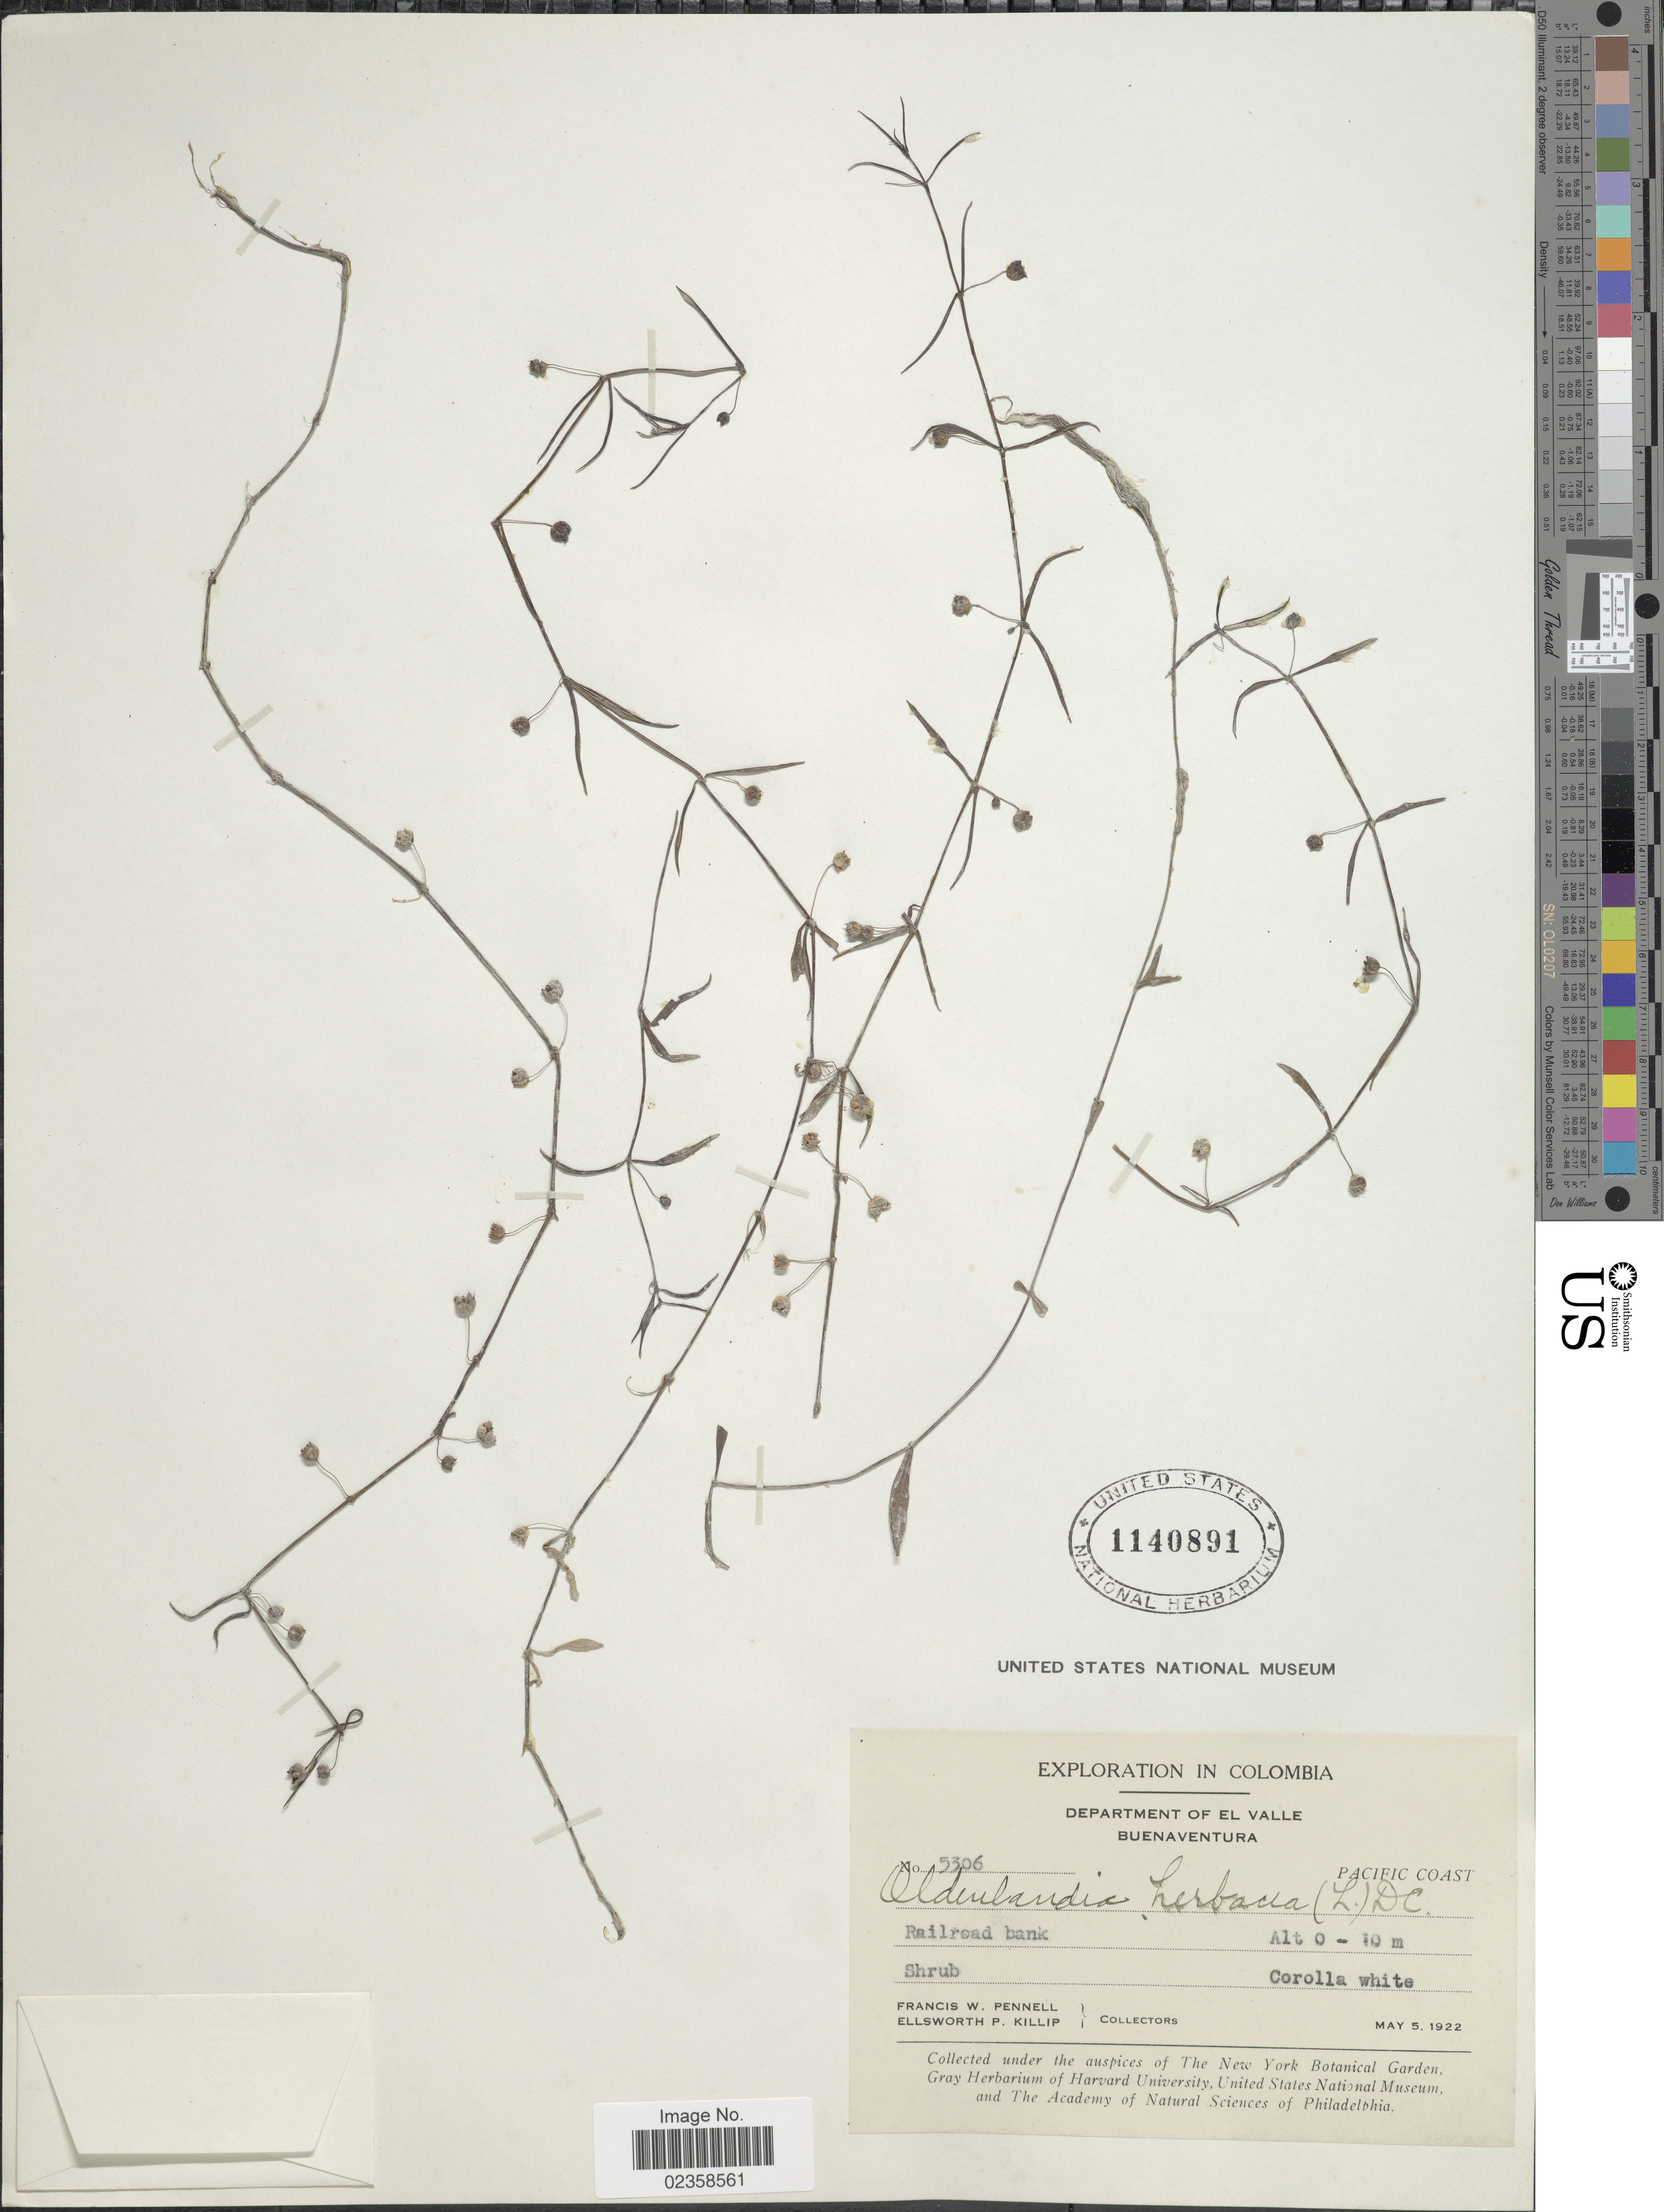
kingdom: Plantae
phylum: Tracheophyta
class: Magnoliopsida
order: Gentianales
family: Rubiaceae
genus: Oldenlandia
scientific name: Oldenlandia herbacea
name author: (L.) Roxb.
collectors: F. W. Pennell & E. P. Killip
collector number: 5306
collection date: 1922-05-05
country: Colombia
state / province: Valle del Cauca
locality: Department of El Valle, Buenavista, Railroad bank, Pacific Coast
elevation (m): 0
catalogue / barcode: US 1140891